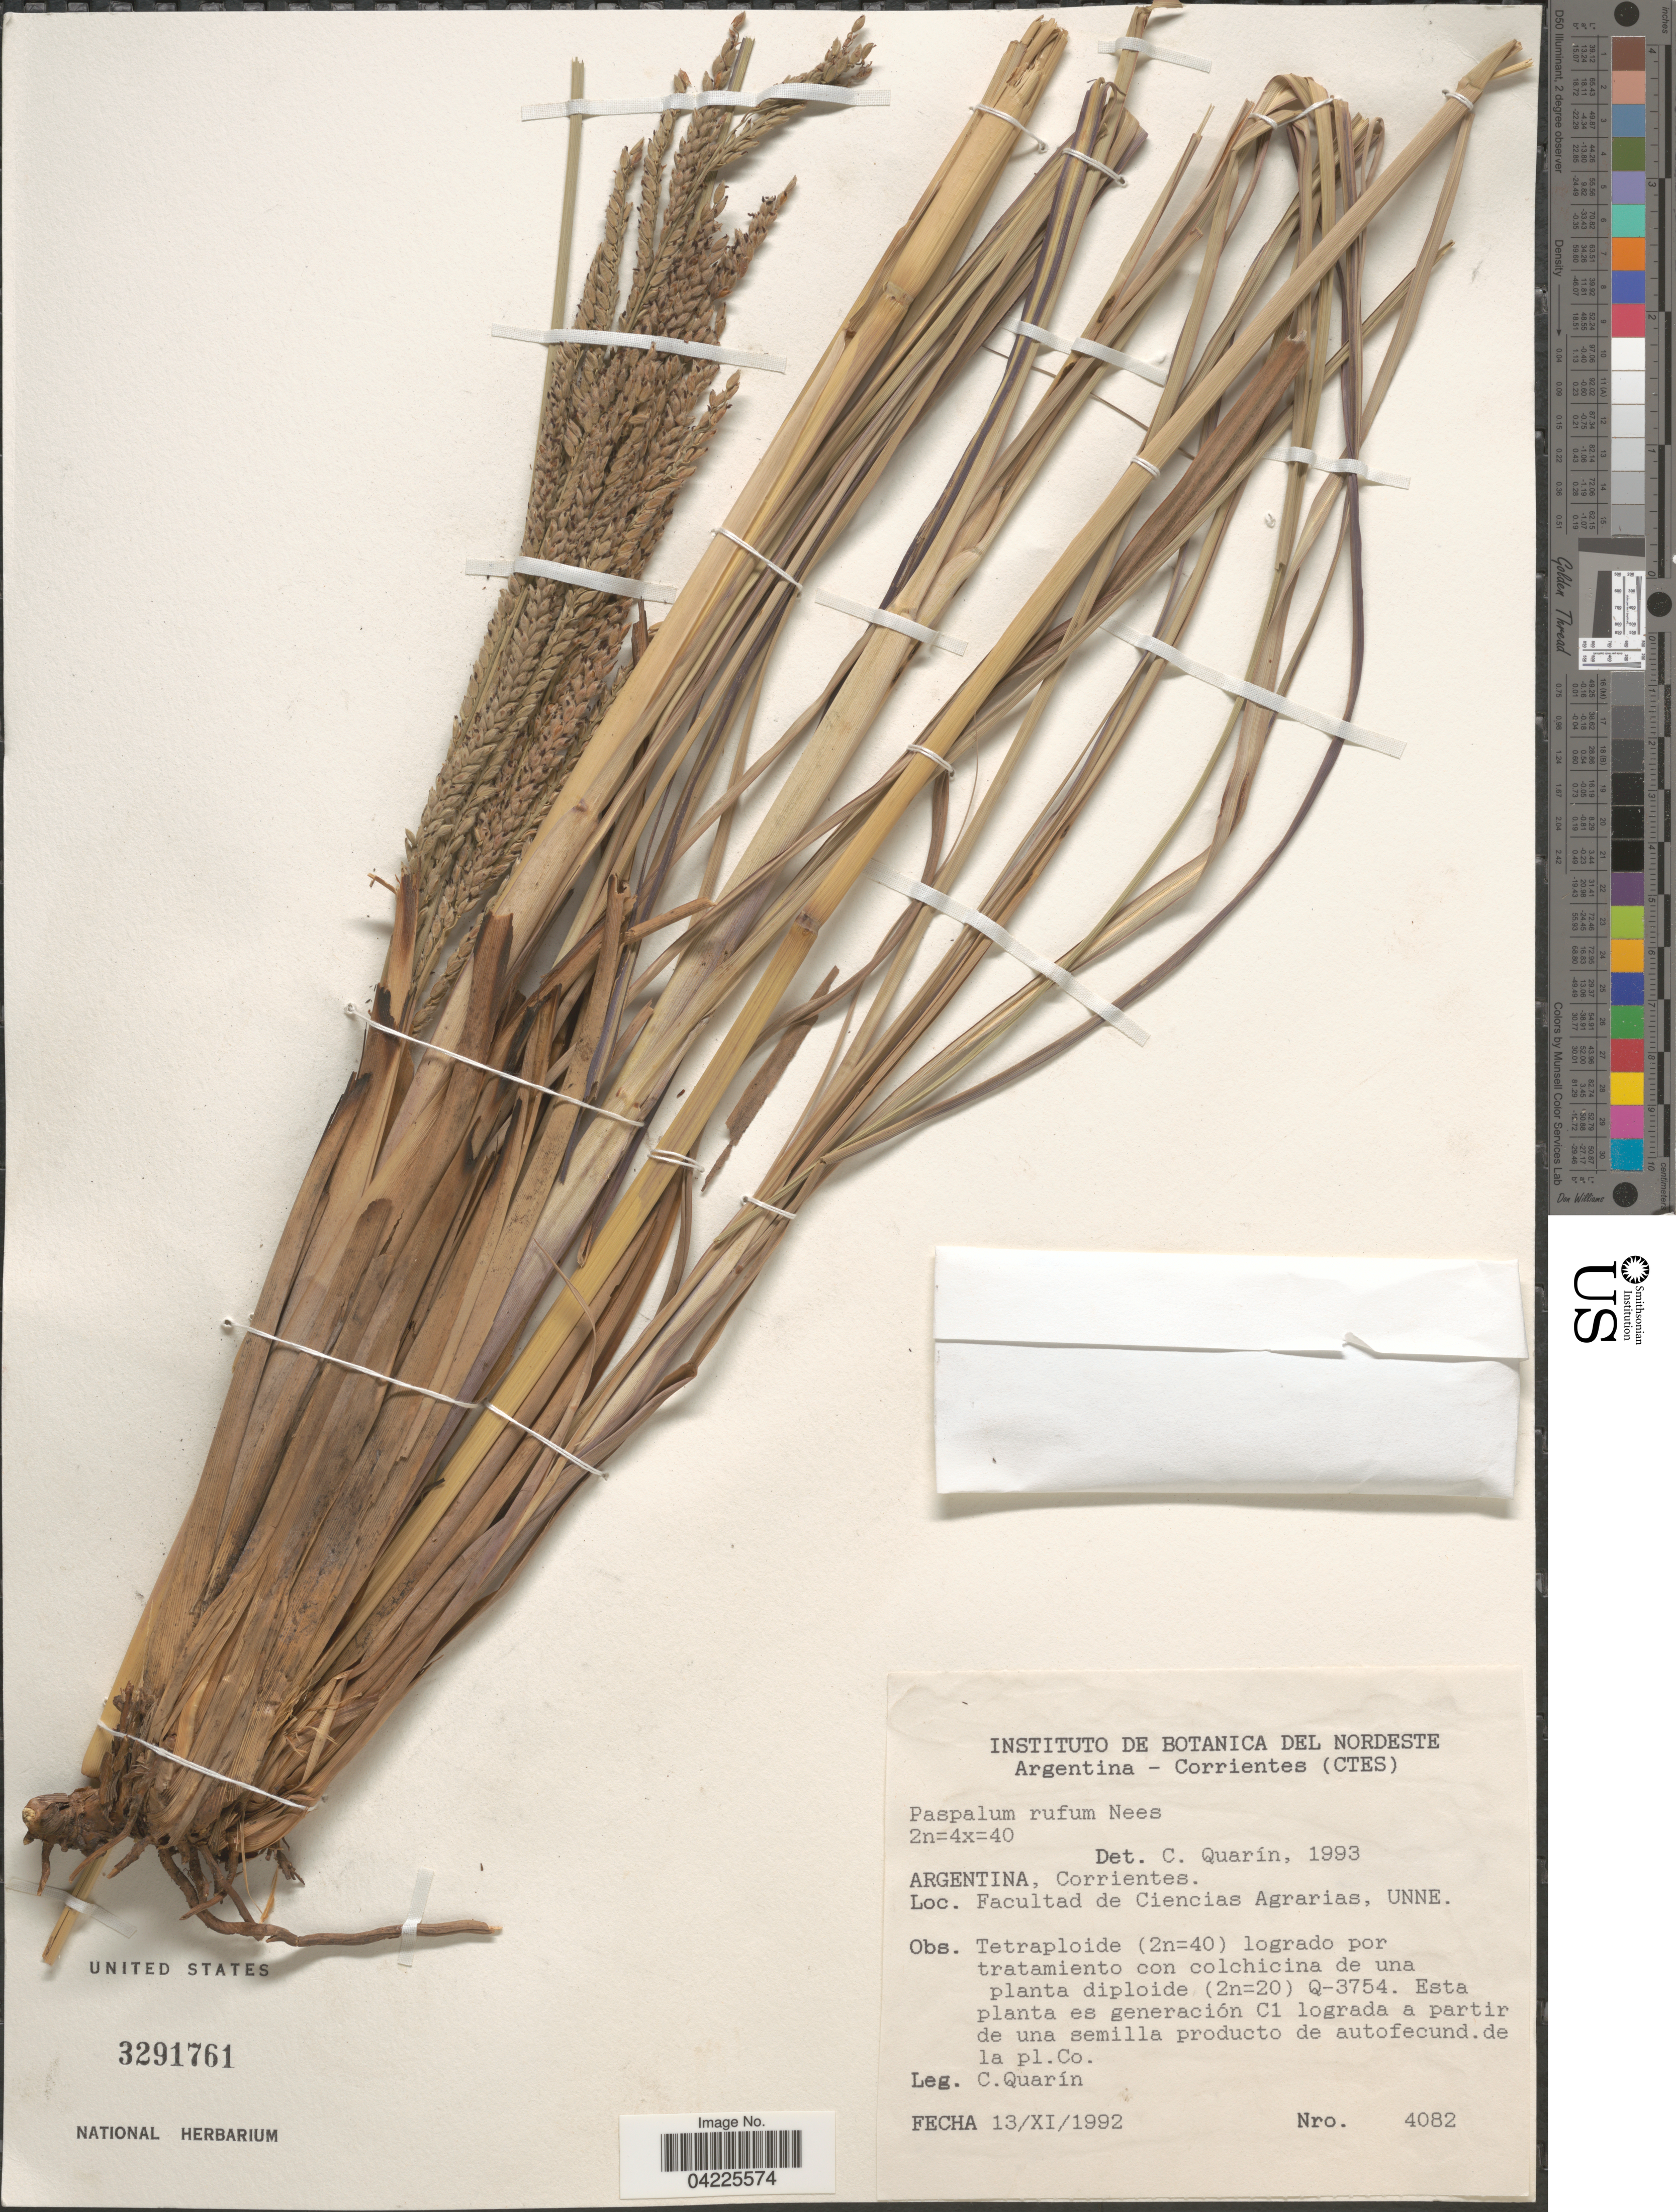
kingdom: Plantae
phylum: Tracheophyta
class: Liliopsida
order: Poales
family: Poaceae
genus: Paspalum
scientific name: Paspalum rufum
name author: Nees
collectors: C. Quarín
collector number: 4082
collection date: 1992-11-13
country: Argentina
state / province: Corrientes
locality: Facultad de Ciencias Agrarias, UNNE.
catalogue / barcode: US 3291761